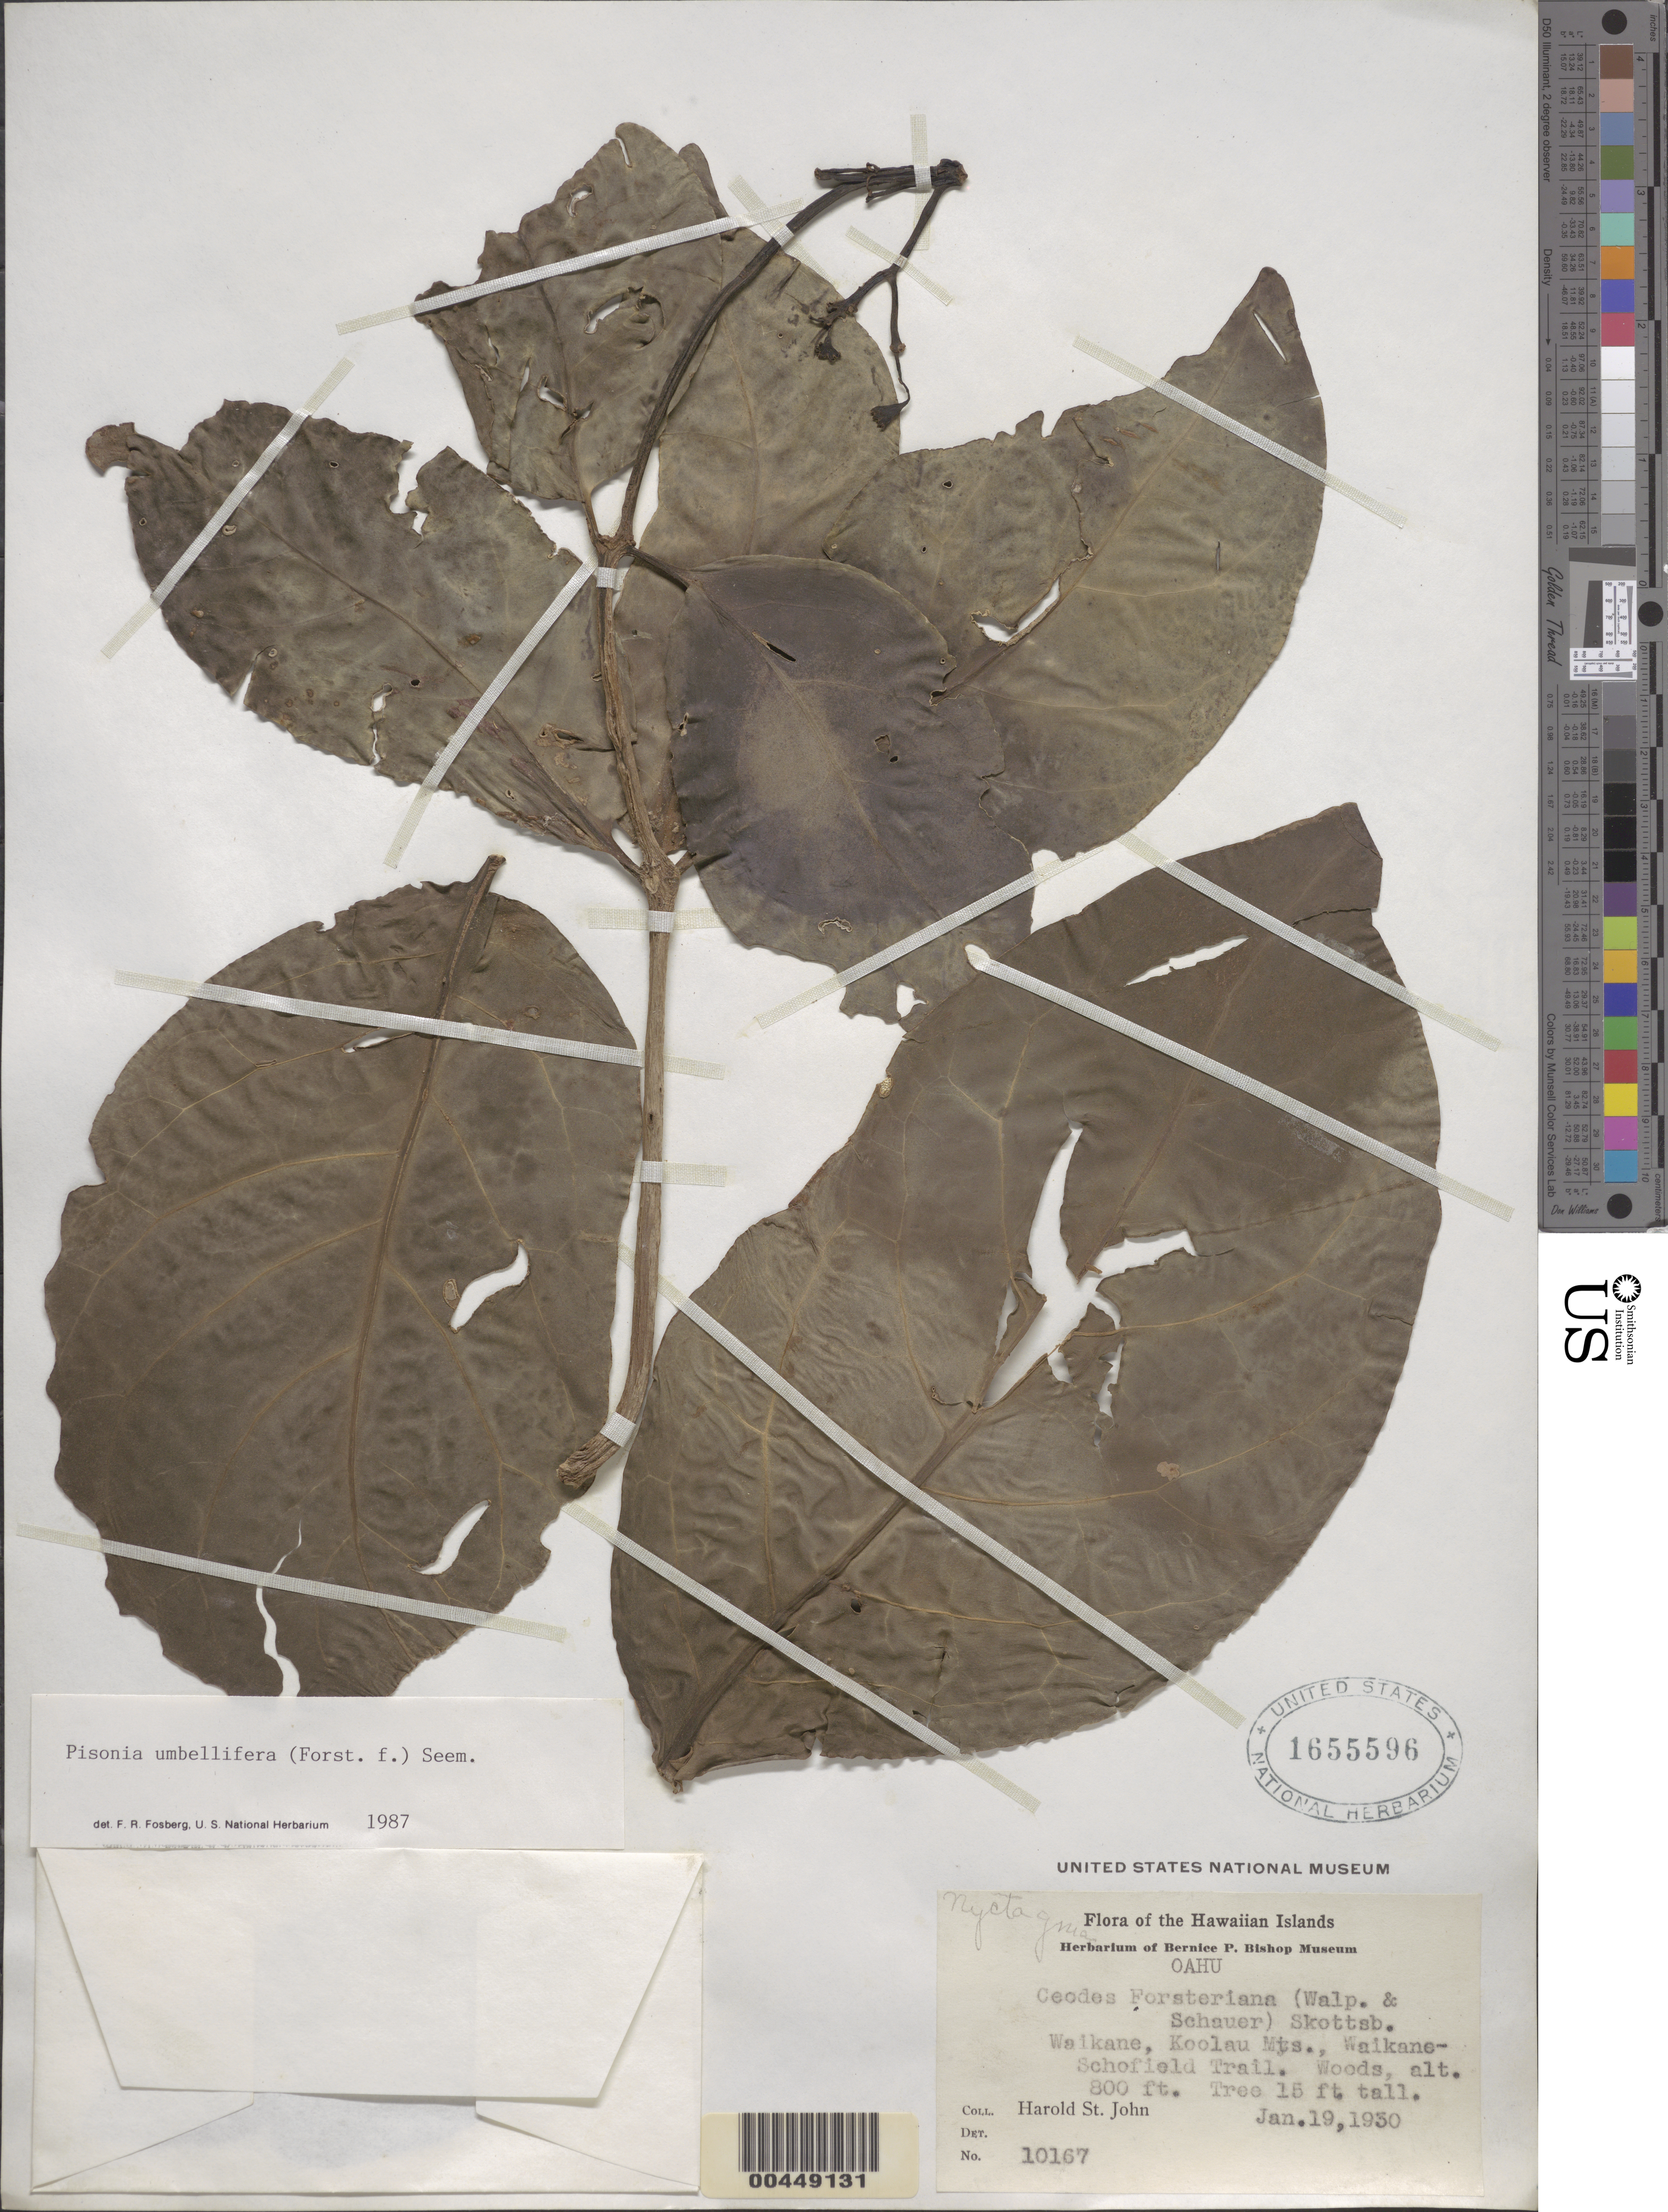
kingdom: Plantae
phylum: Tracheophyta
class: Magnoliopsida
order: Caryophyllales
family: Nyctaginaceae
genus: Ceodes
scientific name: Ceodes umbellifera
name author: J.R. Forst. & G. Forst.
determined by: Wagner, W. L., (BOT), Smithsonian Institution - National Museum of Natural History (UNITED STATES)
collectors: H. St. John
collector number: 10167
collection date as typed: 19 Jan 1930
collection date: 1930-01-19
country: United States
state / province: Hawaii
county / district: Honolulu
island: Oahu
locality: Waikane, Koolau Mountains, Waikane-Schofield Trail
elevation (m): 244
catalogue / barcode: US 1655596